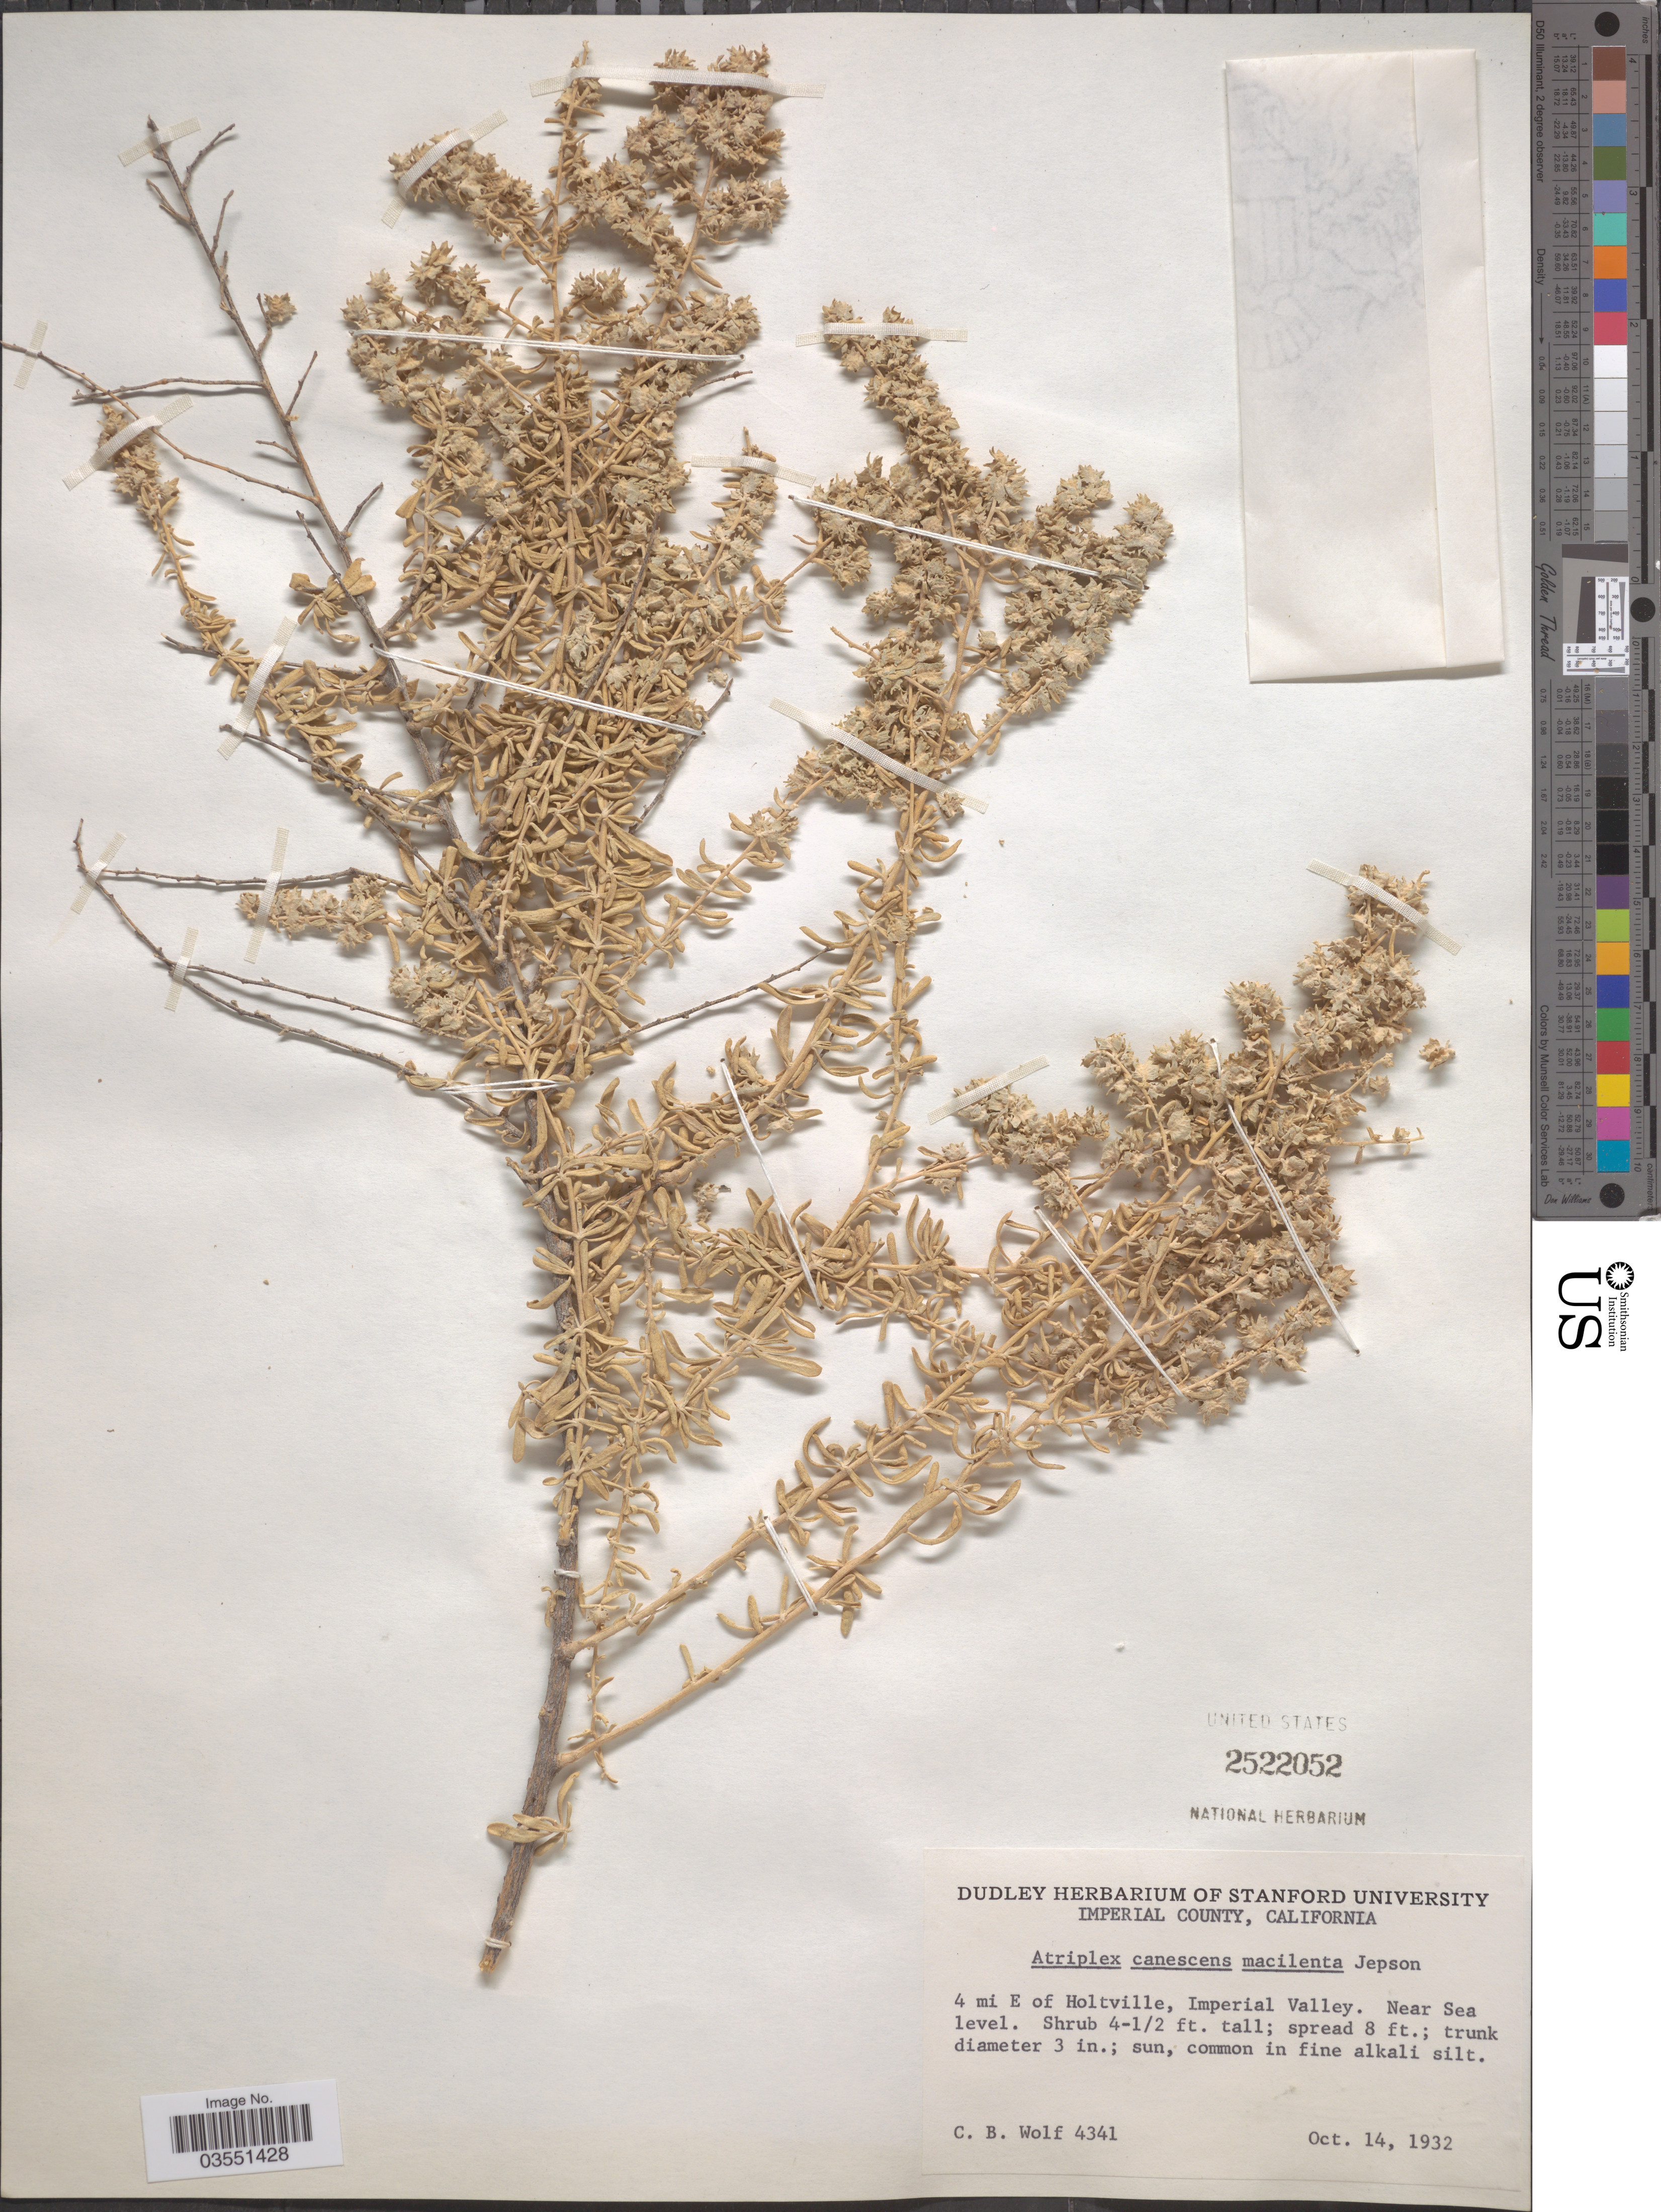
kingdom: Plantae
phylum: Tracheophyta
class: Magnoliopsida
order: Caryophyllales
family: Amaranthaceae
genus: Atriplex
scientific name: Atriplex canescens var. macilenta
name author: Jeps.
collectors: C. B. Wolf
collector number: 4341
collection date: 1932-10-14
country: United States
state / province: California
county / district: Imperial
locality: Imperial County. 4 mi E of Holtville, Imperial Valley.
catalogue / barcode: US 2522052